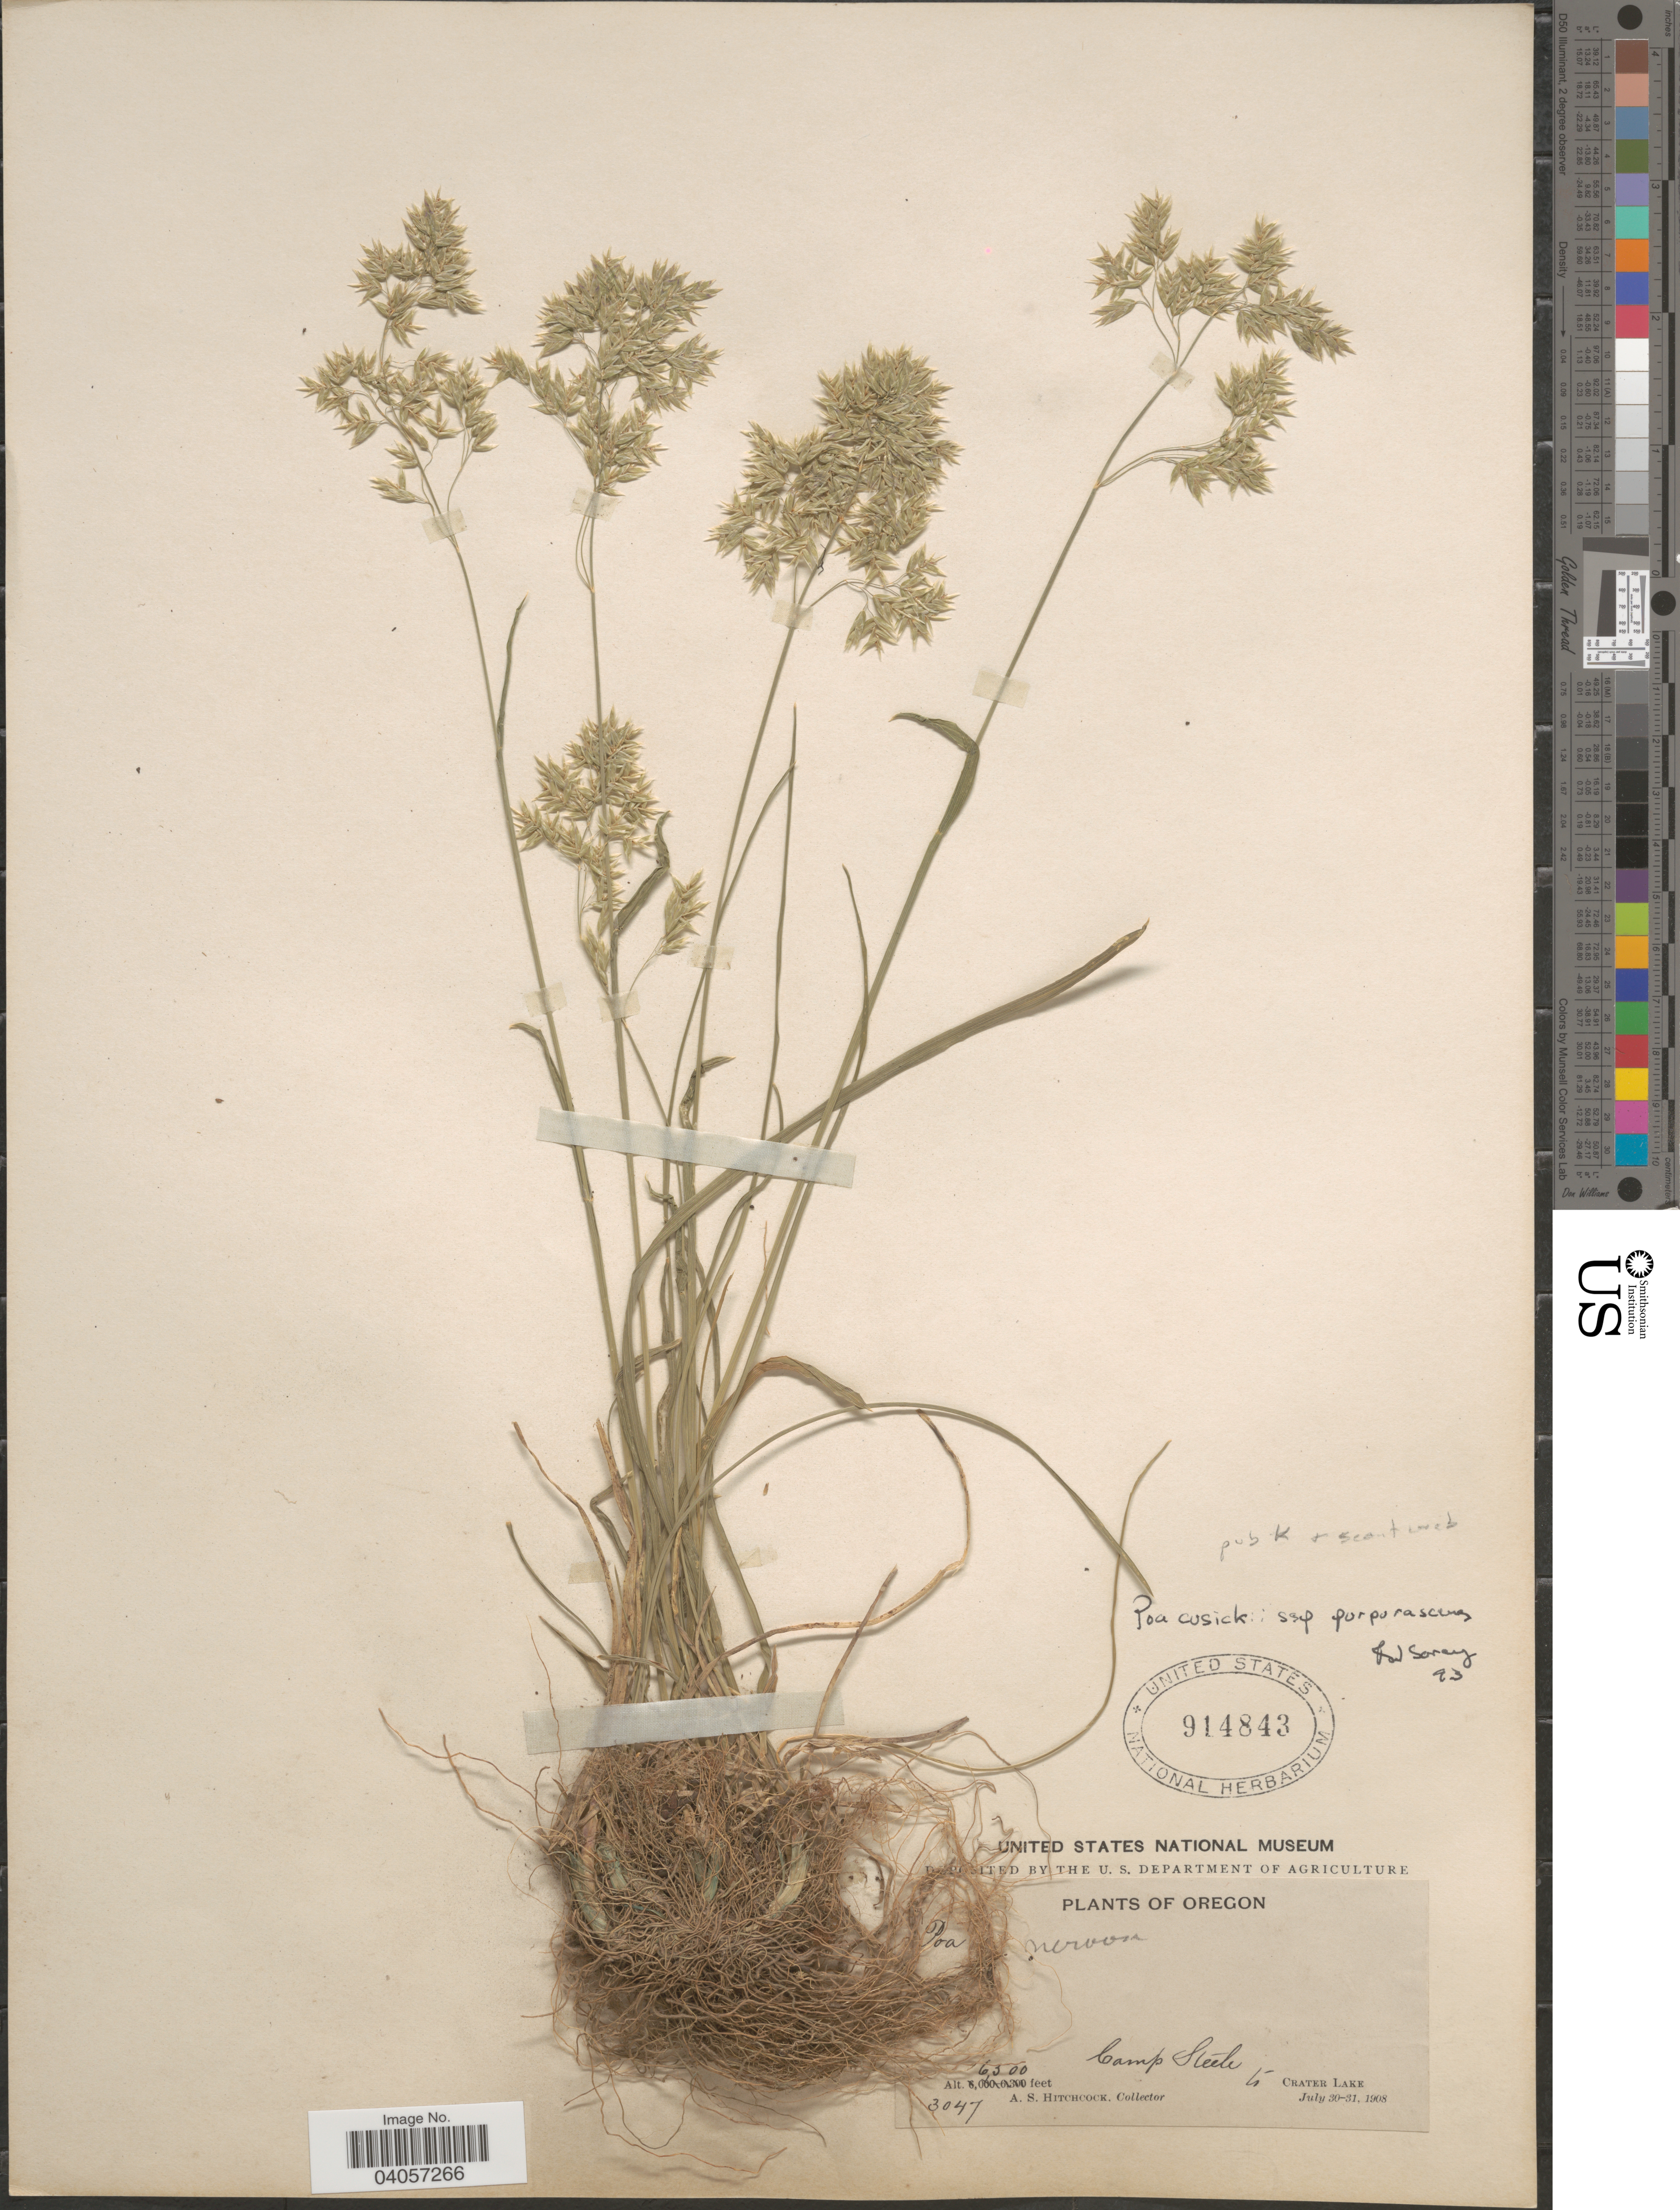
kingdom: Plantae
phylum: Tracheophyta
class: Liliopsida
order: Poales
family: Poaceae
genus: Poa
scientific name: Poa cusickii subsp. purpurascens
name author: (Vasey) Soreng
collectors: A. S. Hitchcock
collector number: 3047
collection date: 1908-07-30/1908-07-31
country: United States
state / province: Oregon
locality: Camp Steele to Crater Lake.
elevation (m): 1981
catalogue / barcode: US 914843